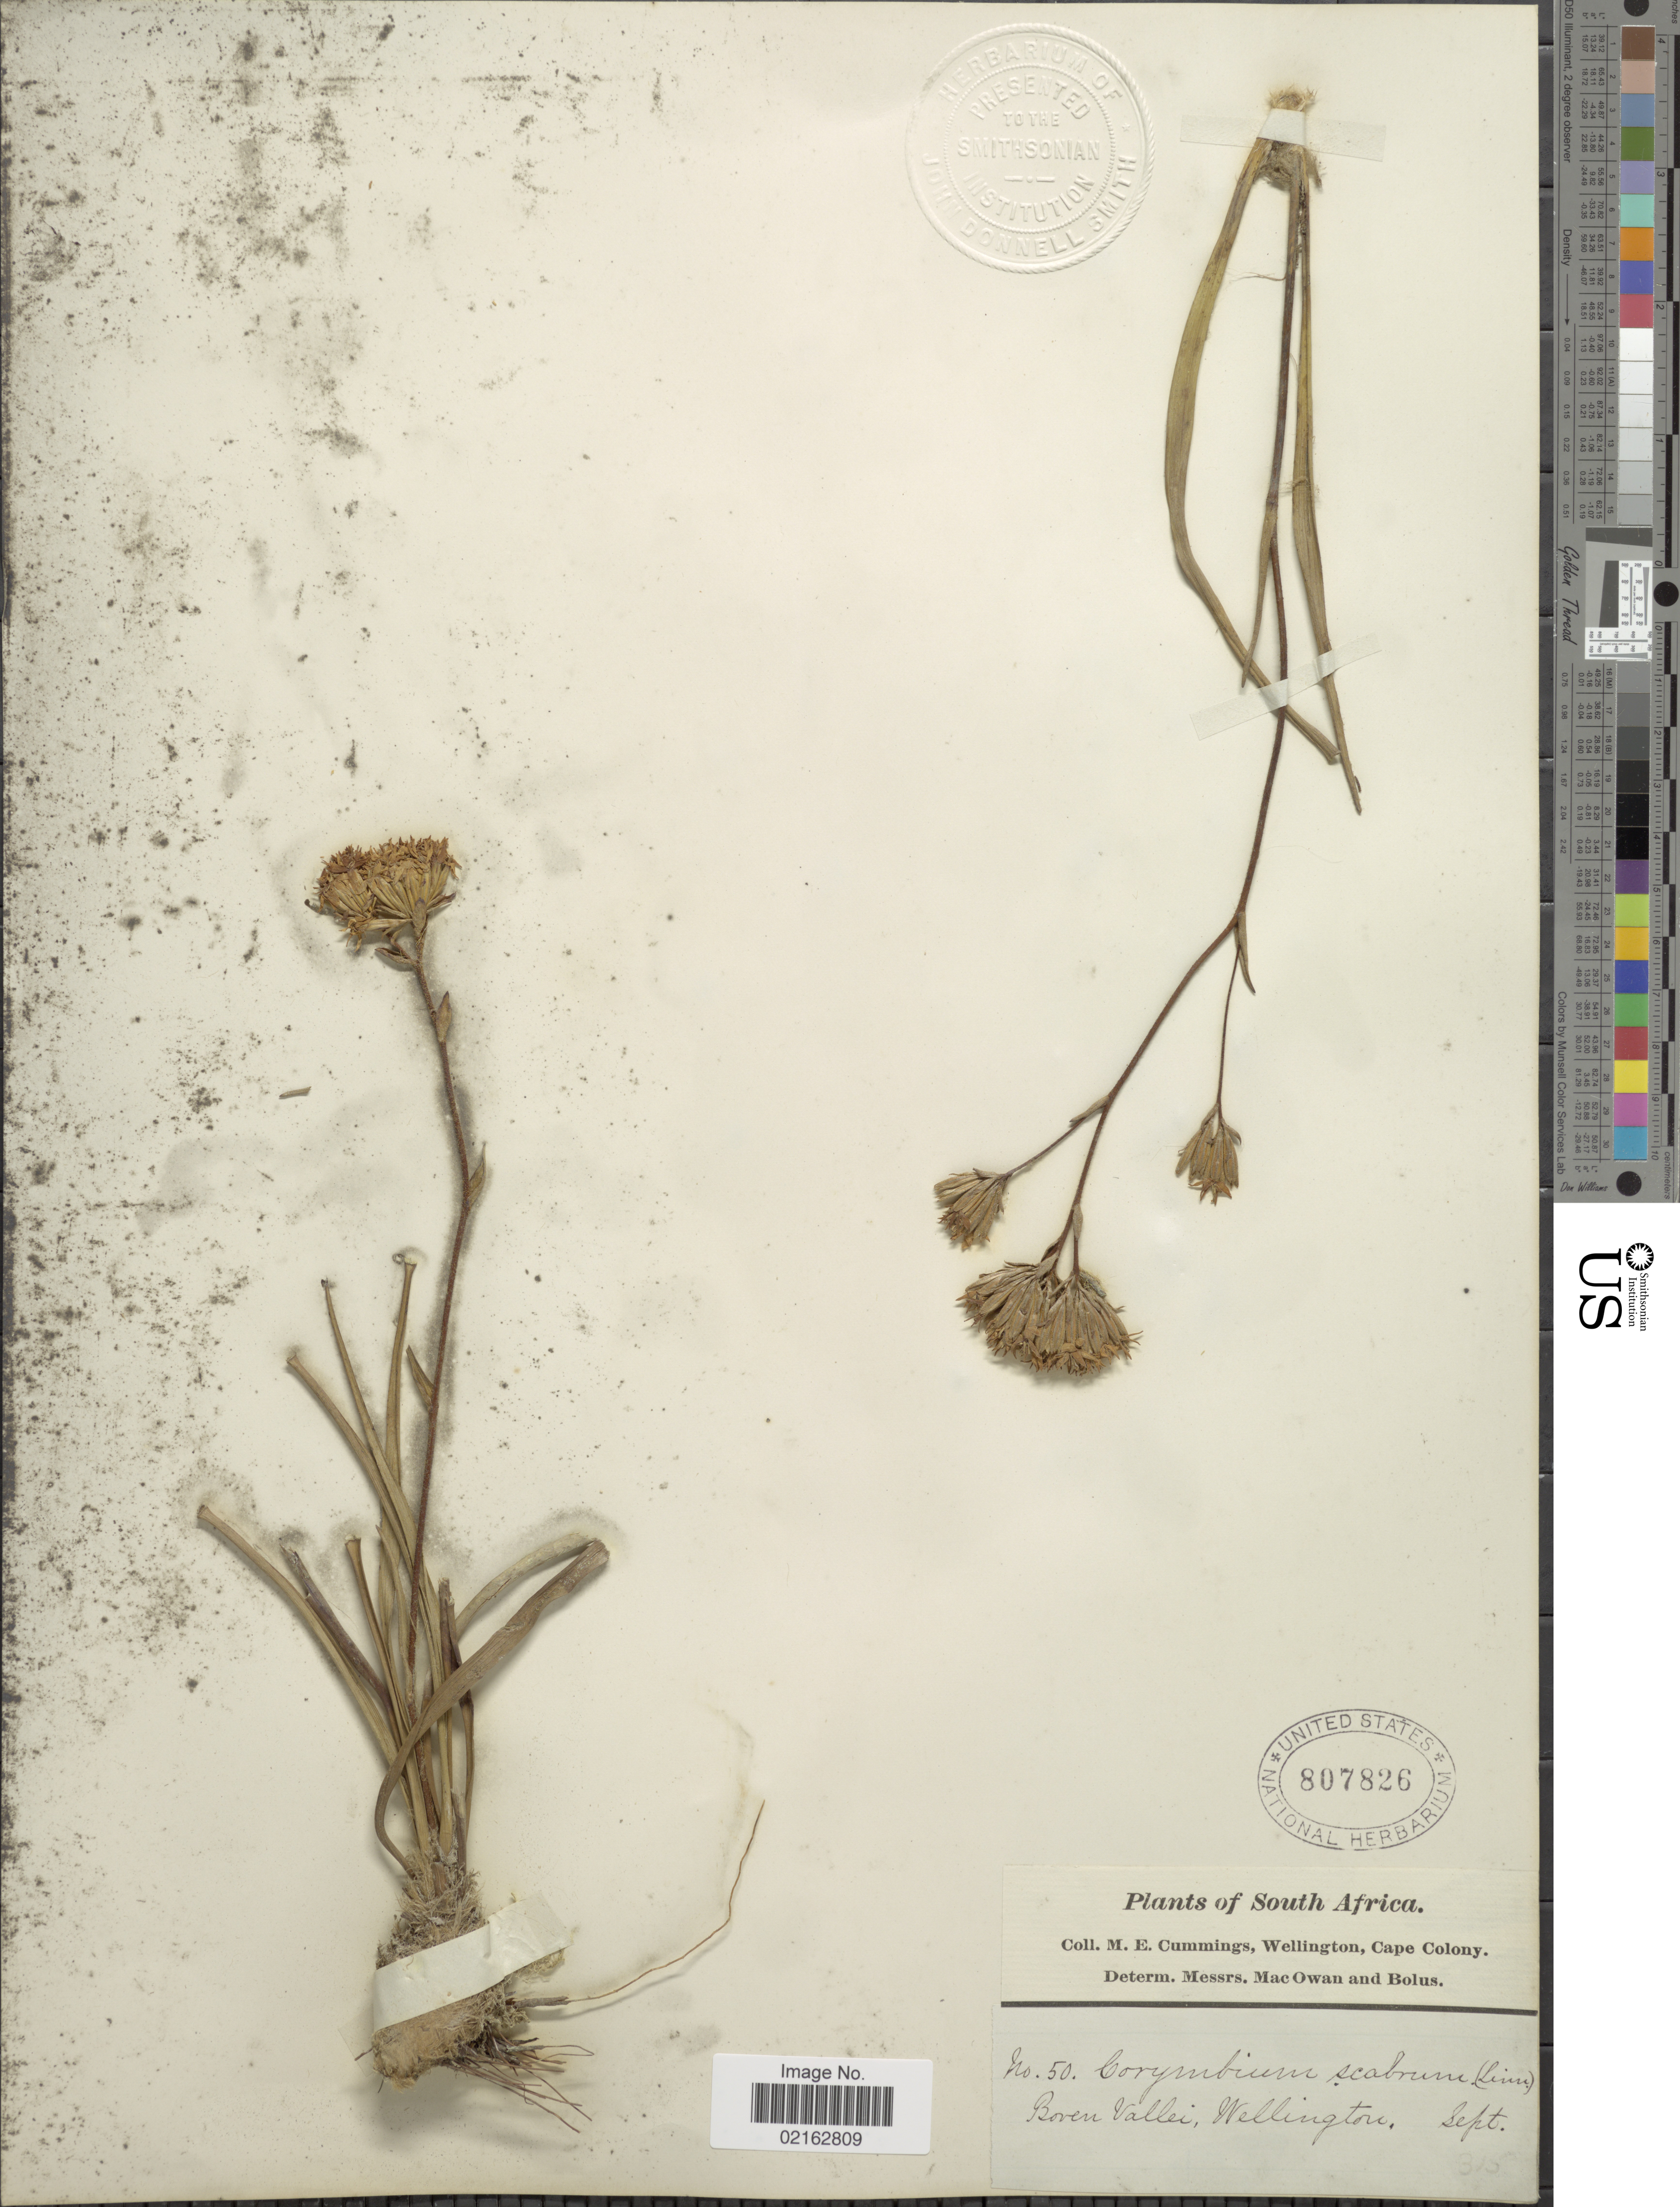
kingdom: Plantae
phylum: Tracheophyta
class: Magnoliopsida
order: Asterales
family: Asteraceae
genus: Corymbium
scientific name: Corymbium africanum subsp. scabridum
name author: (P.J. Bergius) Weitz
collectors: M. E. Cummings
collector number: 50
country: South Africa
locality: Boven Valley, Wellington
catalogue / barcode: US 807826